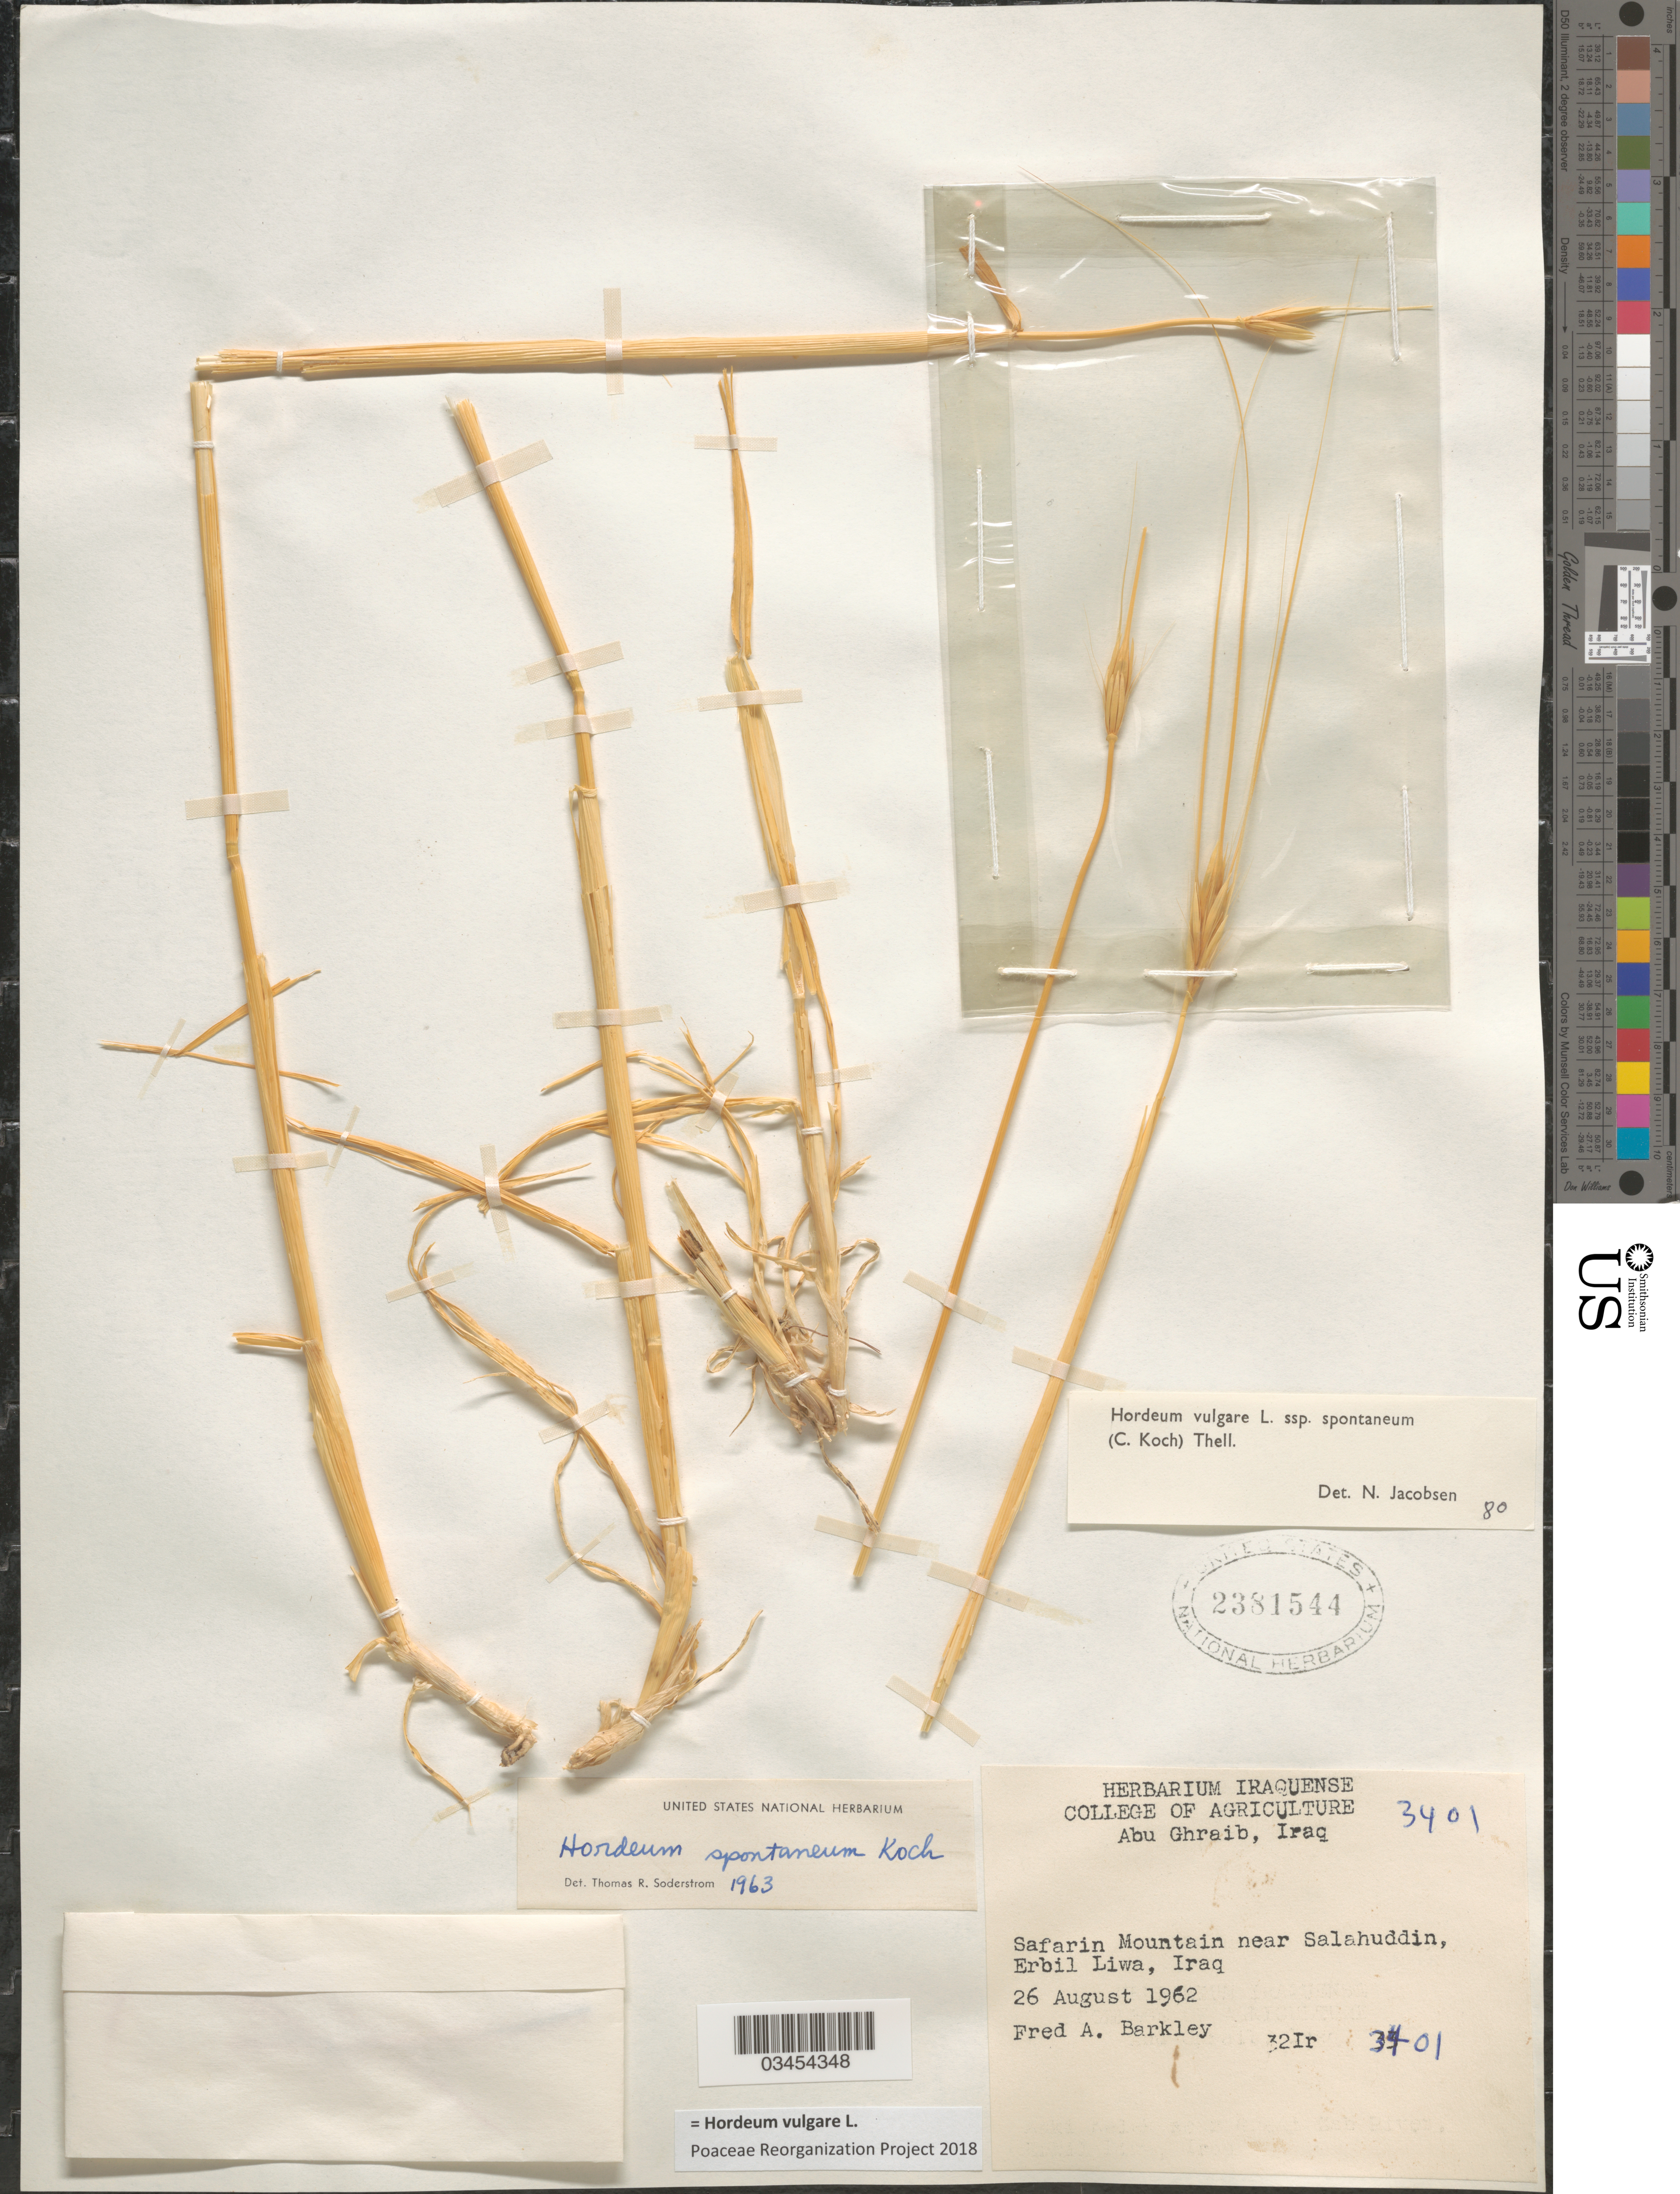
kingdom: Plantae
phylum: Tracheophyta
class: Liliopsida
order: Poales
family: Poaceae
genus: Hordeum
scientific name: Hordeum vulgare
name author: L.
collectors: F. A. Barkley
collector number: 32Ir/3401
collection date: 1962-08-26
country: Iraq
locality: Safarin Mountain near Salahuddin, Erbil Liwa.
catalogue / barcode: US 2381544